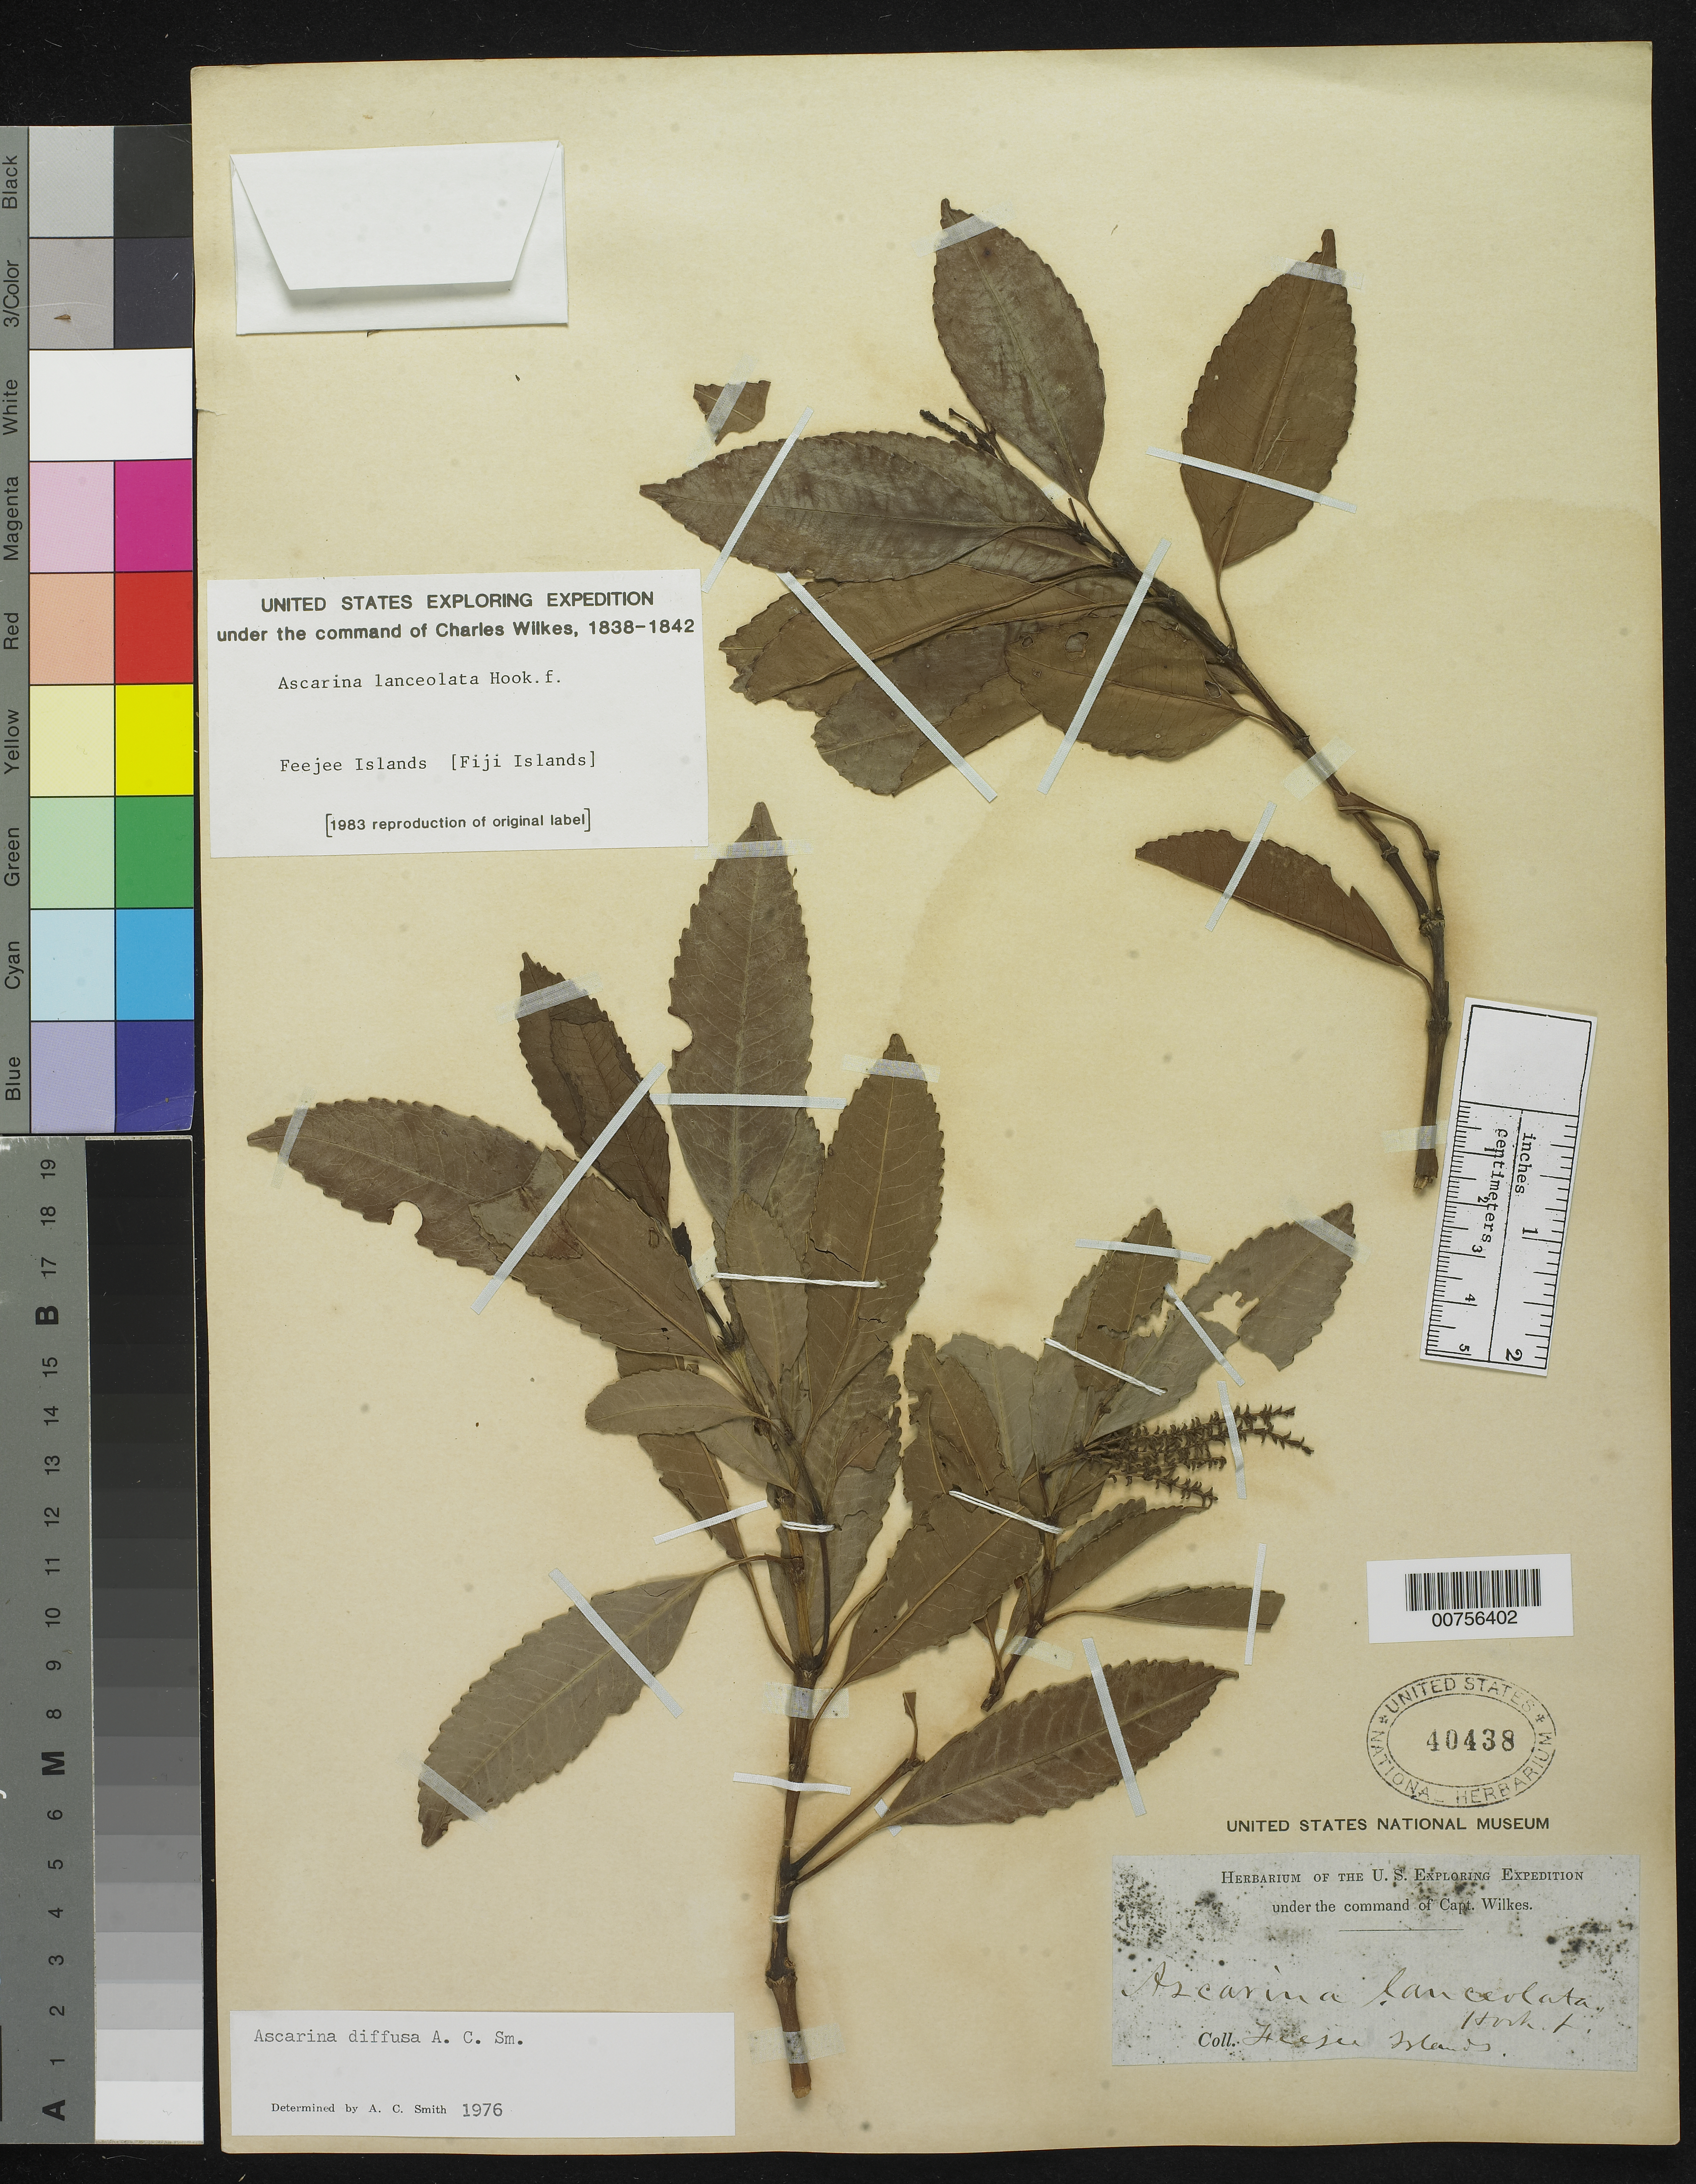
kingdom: Plantae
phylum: Tracheophyta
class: Magnoliopsida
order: Chloranthales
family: Chloranthaceae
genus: Ascarina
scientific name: Ascarina diffusa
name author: A.C. Sm.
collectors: Wilkes Explor. Exped.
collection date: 1838/1842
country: Fiji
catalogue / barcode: US 40438